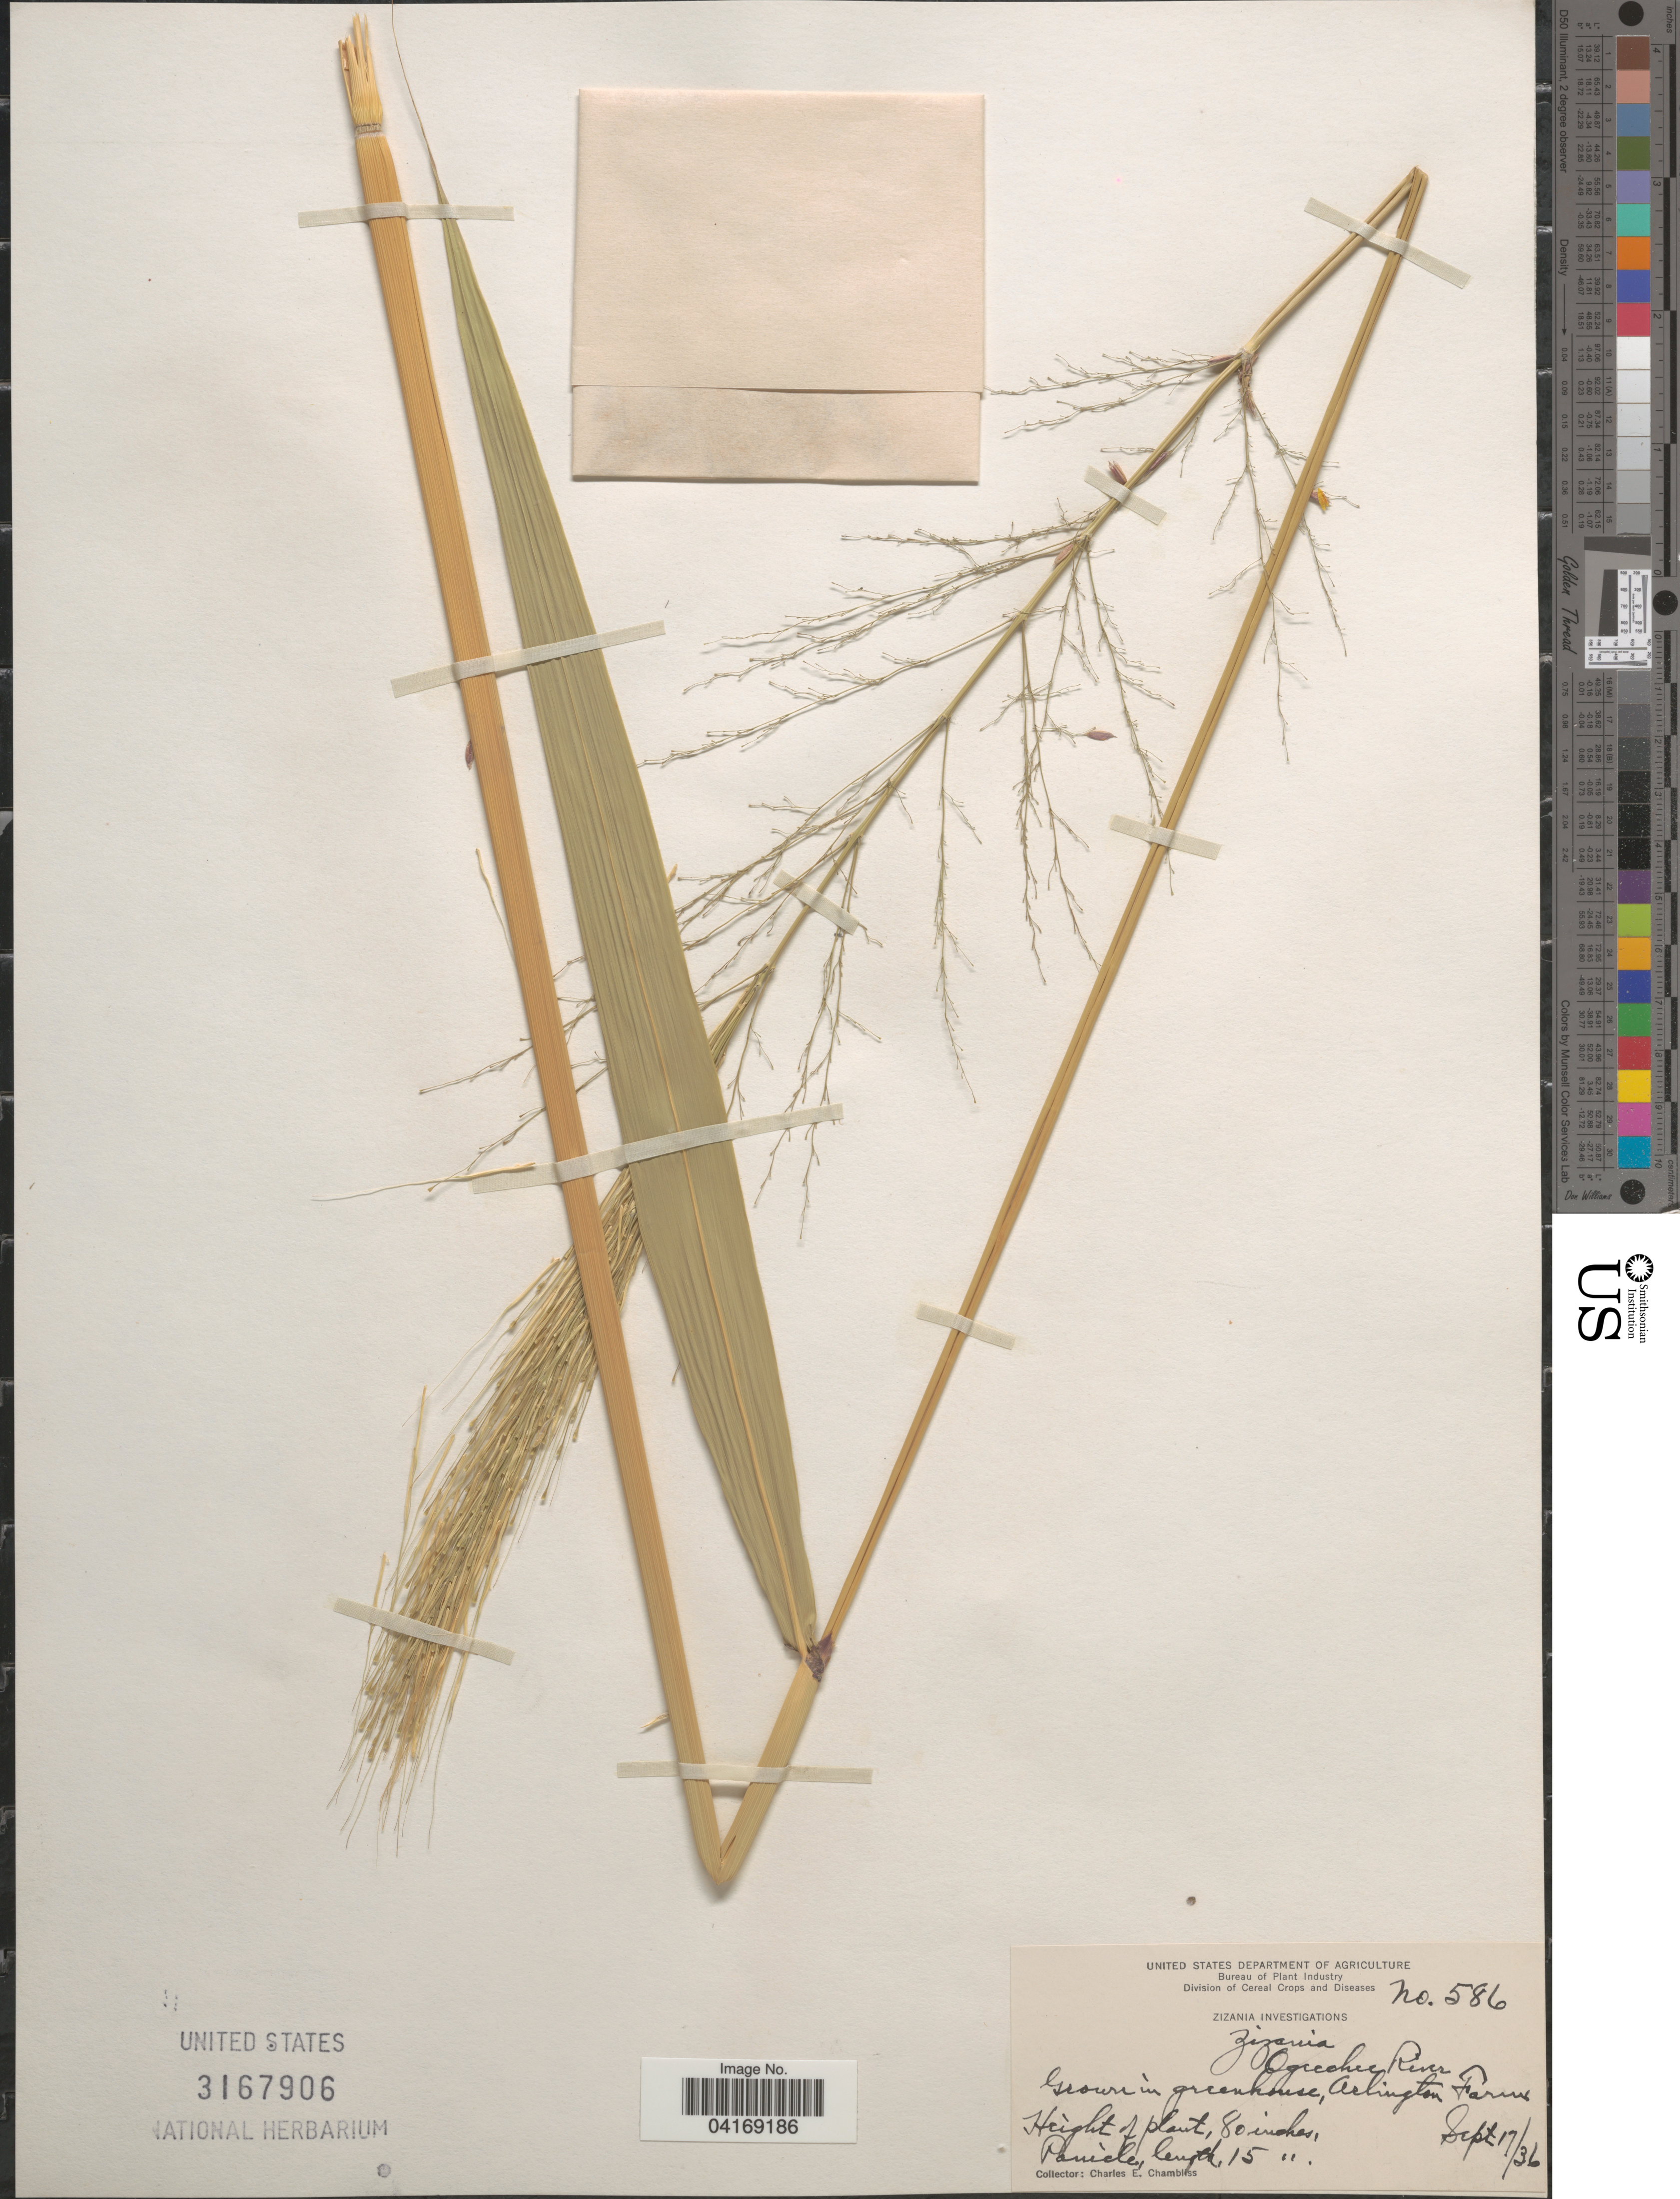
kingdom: Plantae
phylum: Tracheophyta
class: Liliopsida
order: Poales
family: Poaceae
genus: Zizania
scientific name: Zizania sp.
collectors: C. Chambliss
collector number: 586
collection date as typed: Transcribed d/m/y: 17/9/36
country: United States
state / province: Virginia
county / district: Arlington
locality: Ogeechee River. In greenhouse, Arlington Farm.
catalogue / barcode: US 3167906